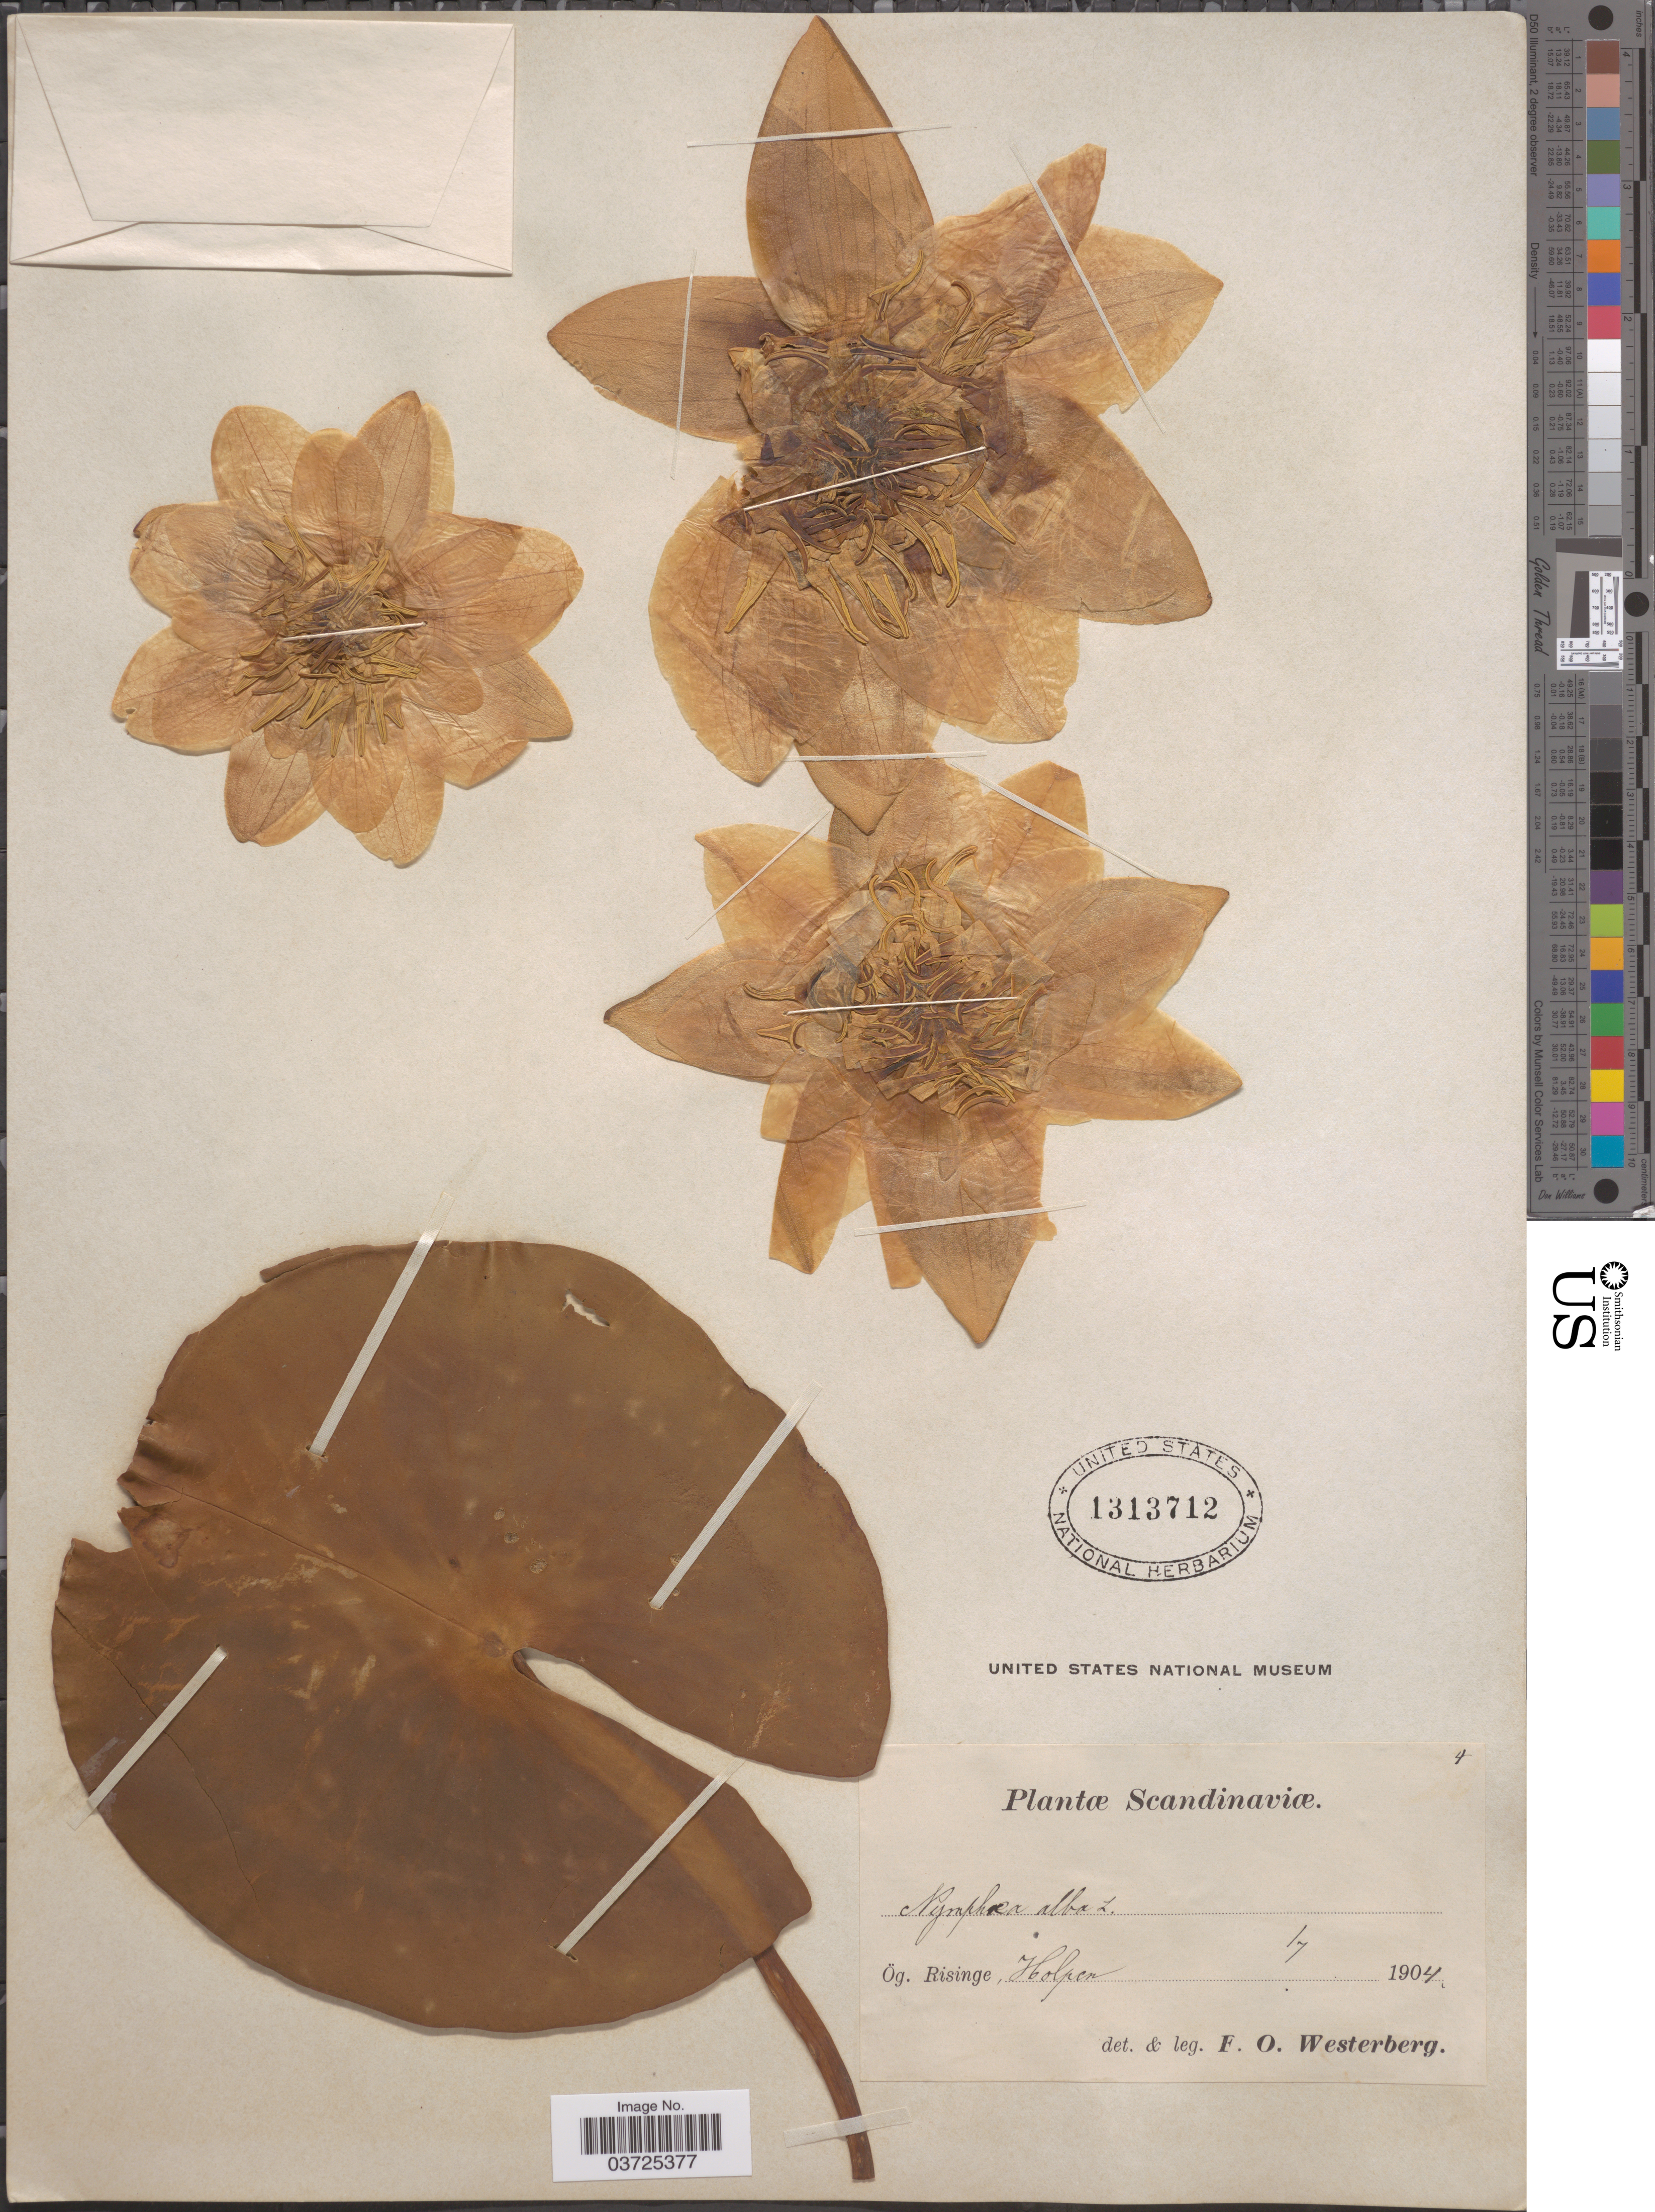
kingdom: Plantae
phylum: Tracheophyta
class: Magnoliopsida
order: Nymphaeales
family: Nymphaeaceae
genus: Nymphaea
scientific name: Nymphaea alba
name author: L.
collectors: F. Westerberg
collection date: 1904-07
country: Sweden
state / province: Östergötland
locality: Scandinaviæ. Ög. Risinge, Holpen.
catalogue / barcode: US 1313712